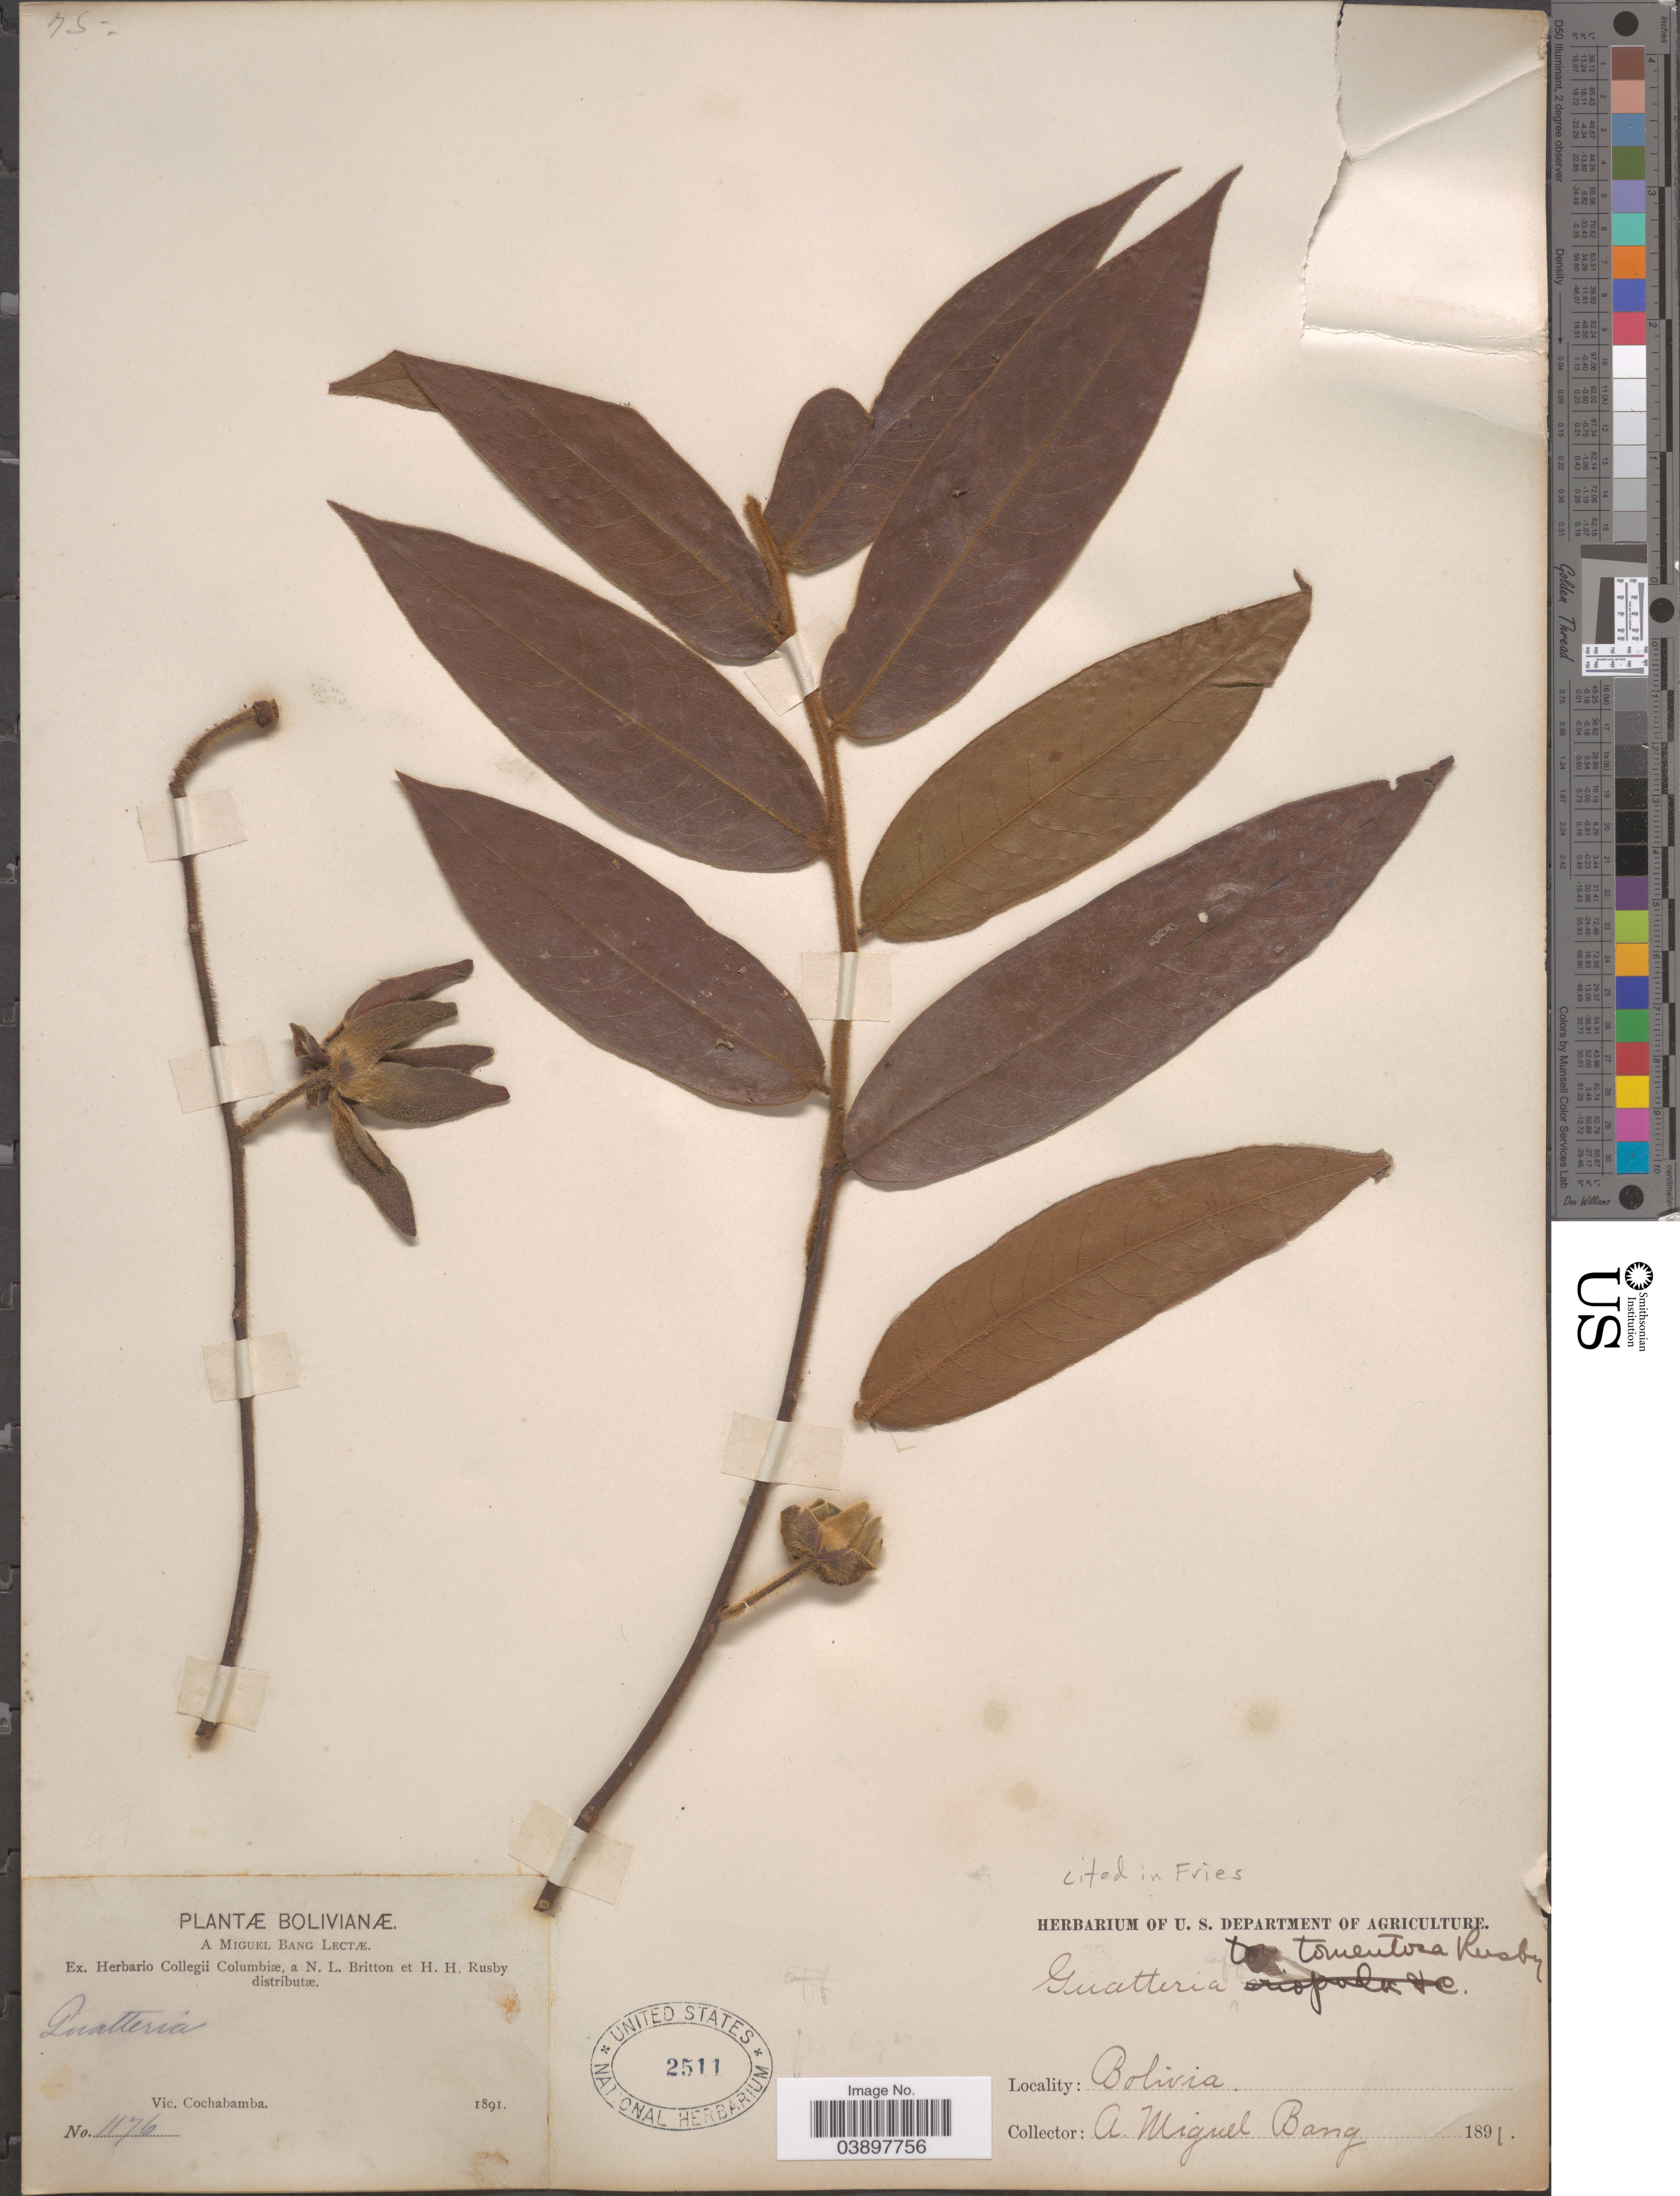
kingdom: Plantae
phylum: Tracheophyta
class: Magnoliopsida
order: Magnoliales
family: Annonaceae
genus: Guatteria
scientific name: Guatteria tomentosa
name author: Rusby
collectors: M. Bang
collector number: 1176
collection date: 1891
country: Bolivia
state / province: Cochabamba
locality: Vic. Cochabamba.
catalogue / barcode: US 2511